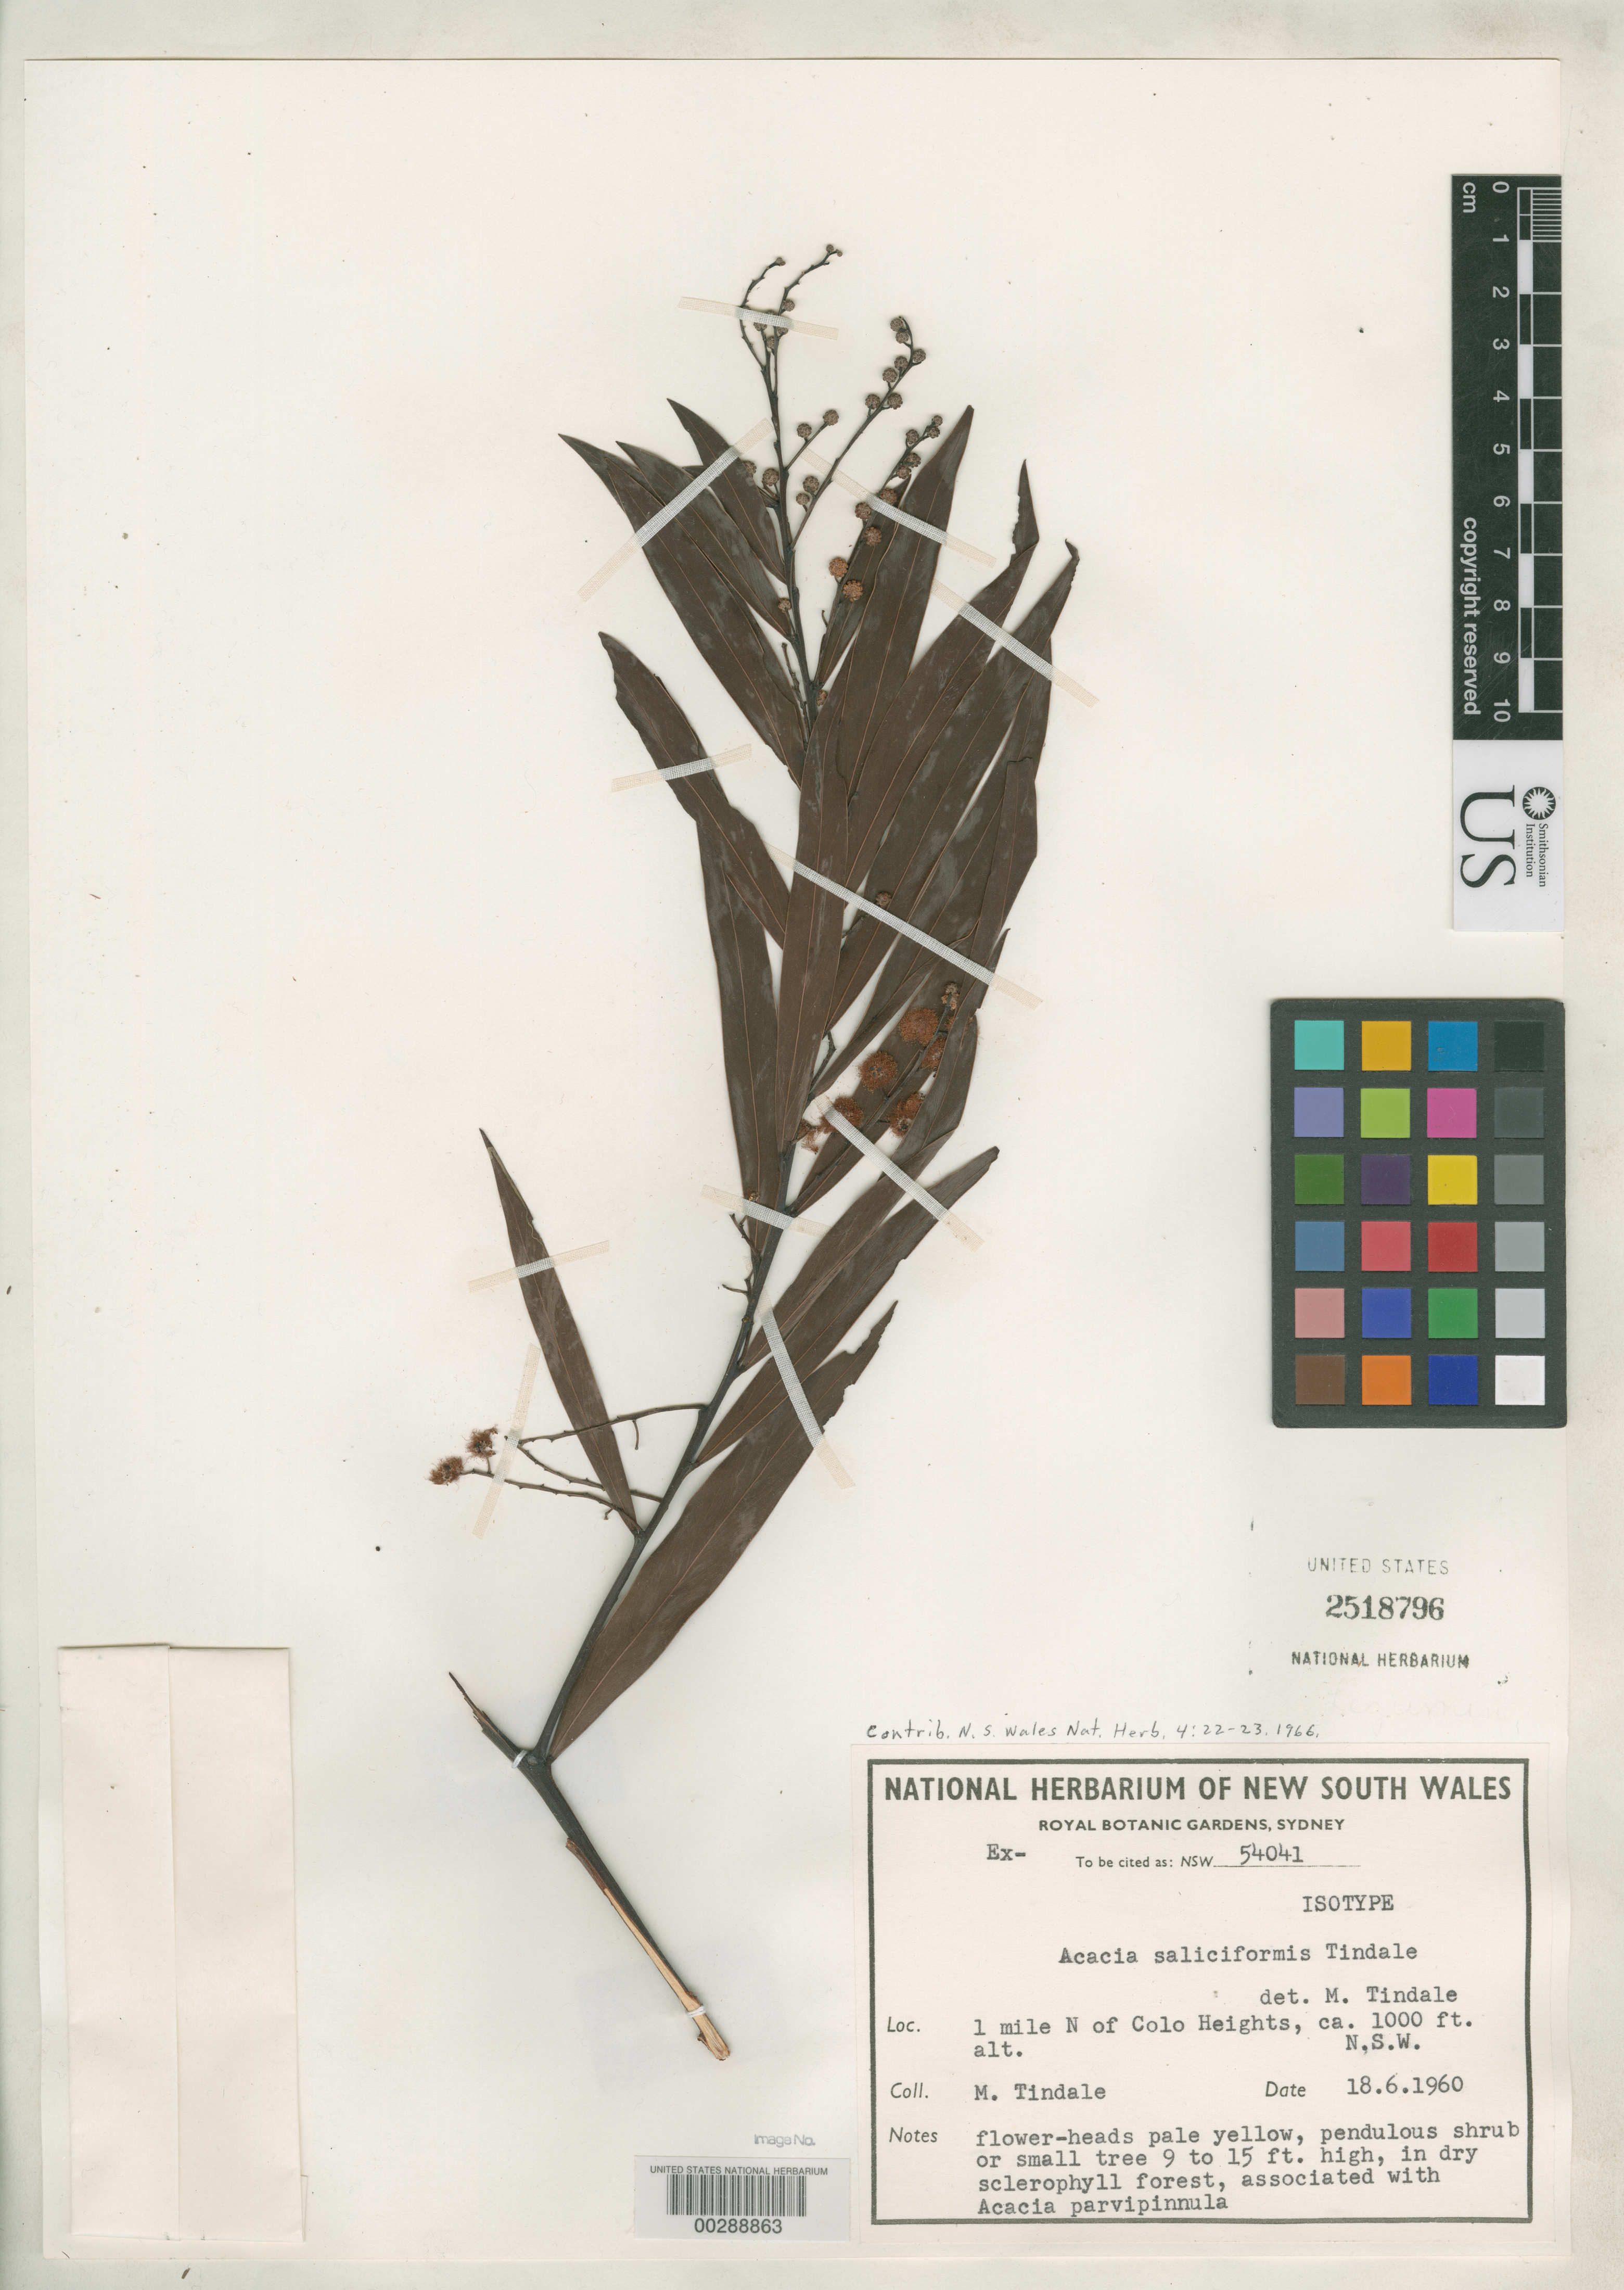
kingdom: Plantae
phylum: Tracheophyta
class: Magnoliopsida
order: Fabales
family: Fabaceae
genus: Acacia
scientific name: Acacia saliciformis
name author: Tindale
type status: Isotype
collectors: M. D. Tindale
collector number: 54041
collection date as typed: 18 Jun 1960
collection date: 1960-06-18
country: Australia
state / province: New South Wales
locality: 1 mi N of Colo Heights.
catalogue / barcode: US 2518796